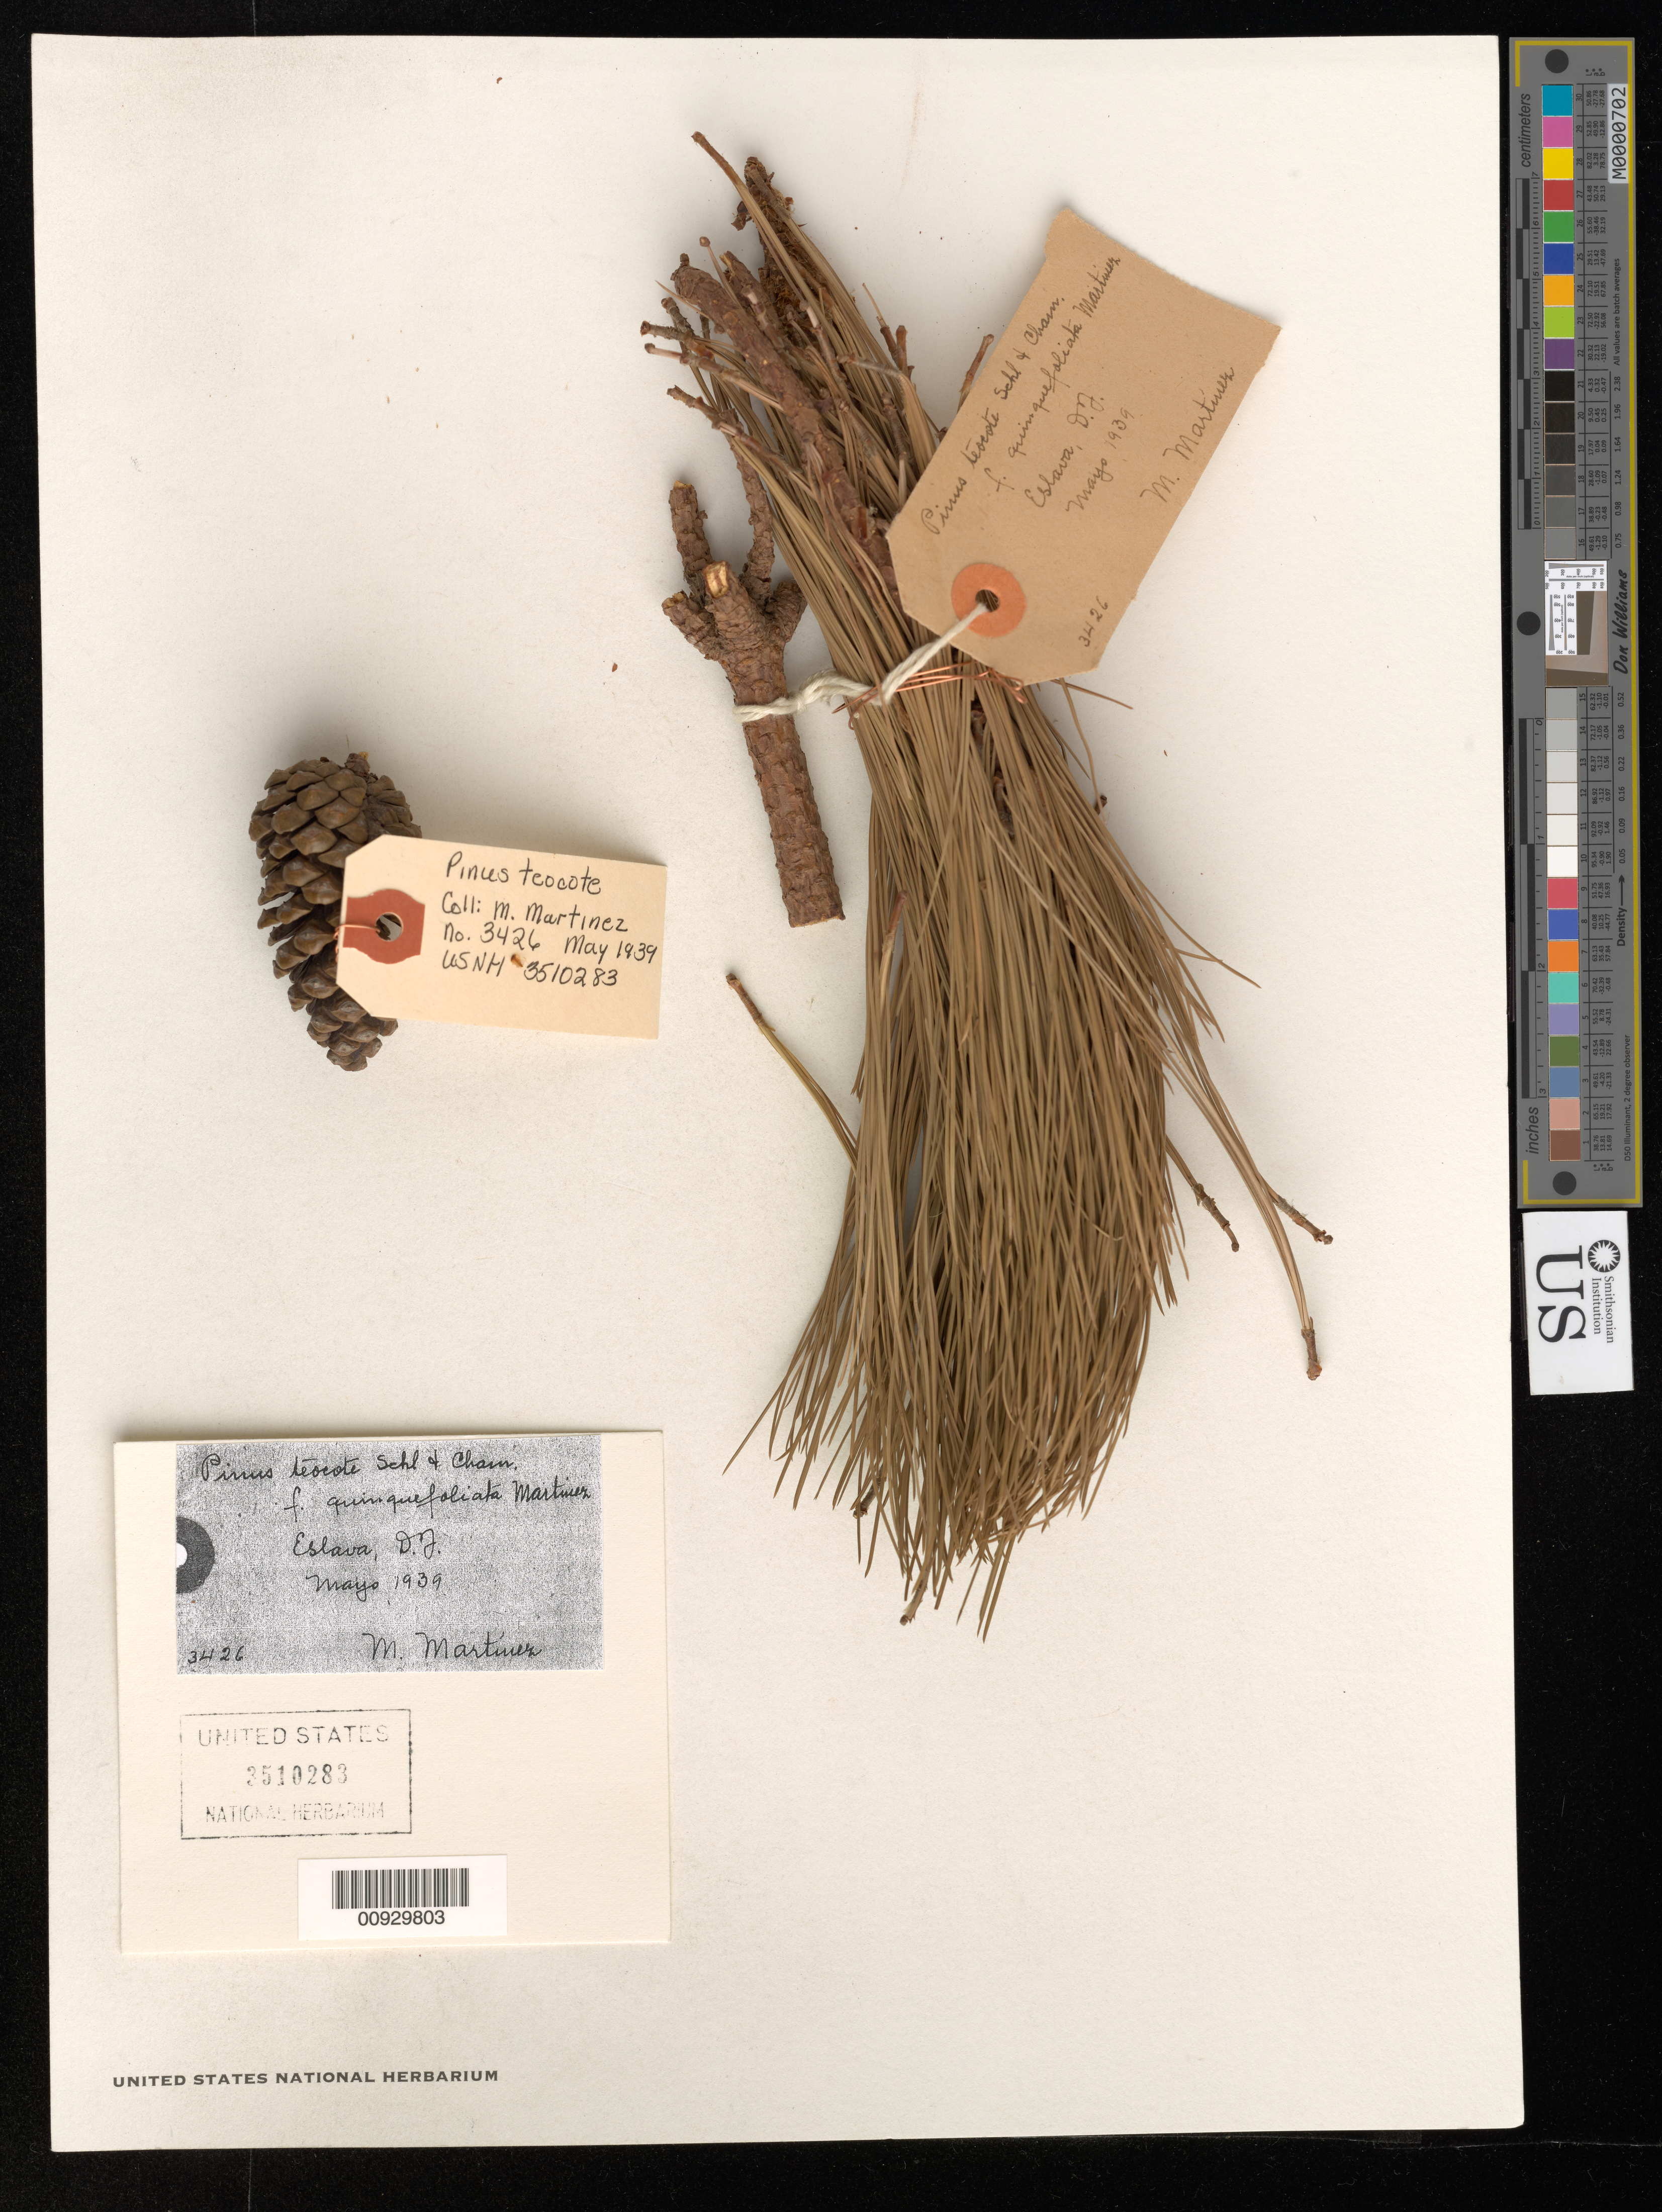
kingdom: Plantae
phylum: Tracheophyta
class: Pinopsida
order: Pinales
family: Pinaceae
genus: Pinus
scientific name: Pinus teocote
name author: Schltdl. & Cham.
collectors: M. Martinez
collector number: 3426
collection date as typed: May 1939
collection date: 1939-05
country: Mexico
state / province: Distrito Federal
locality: Eslava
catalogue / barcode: US 3510283